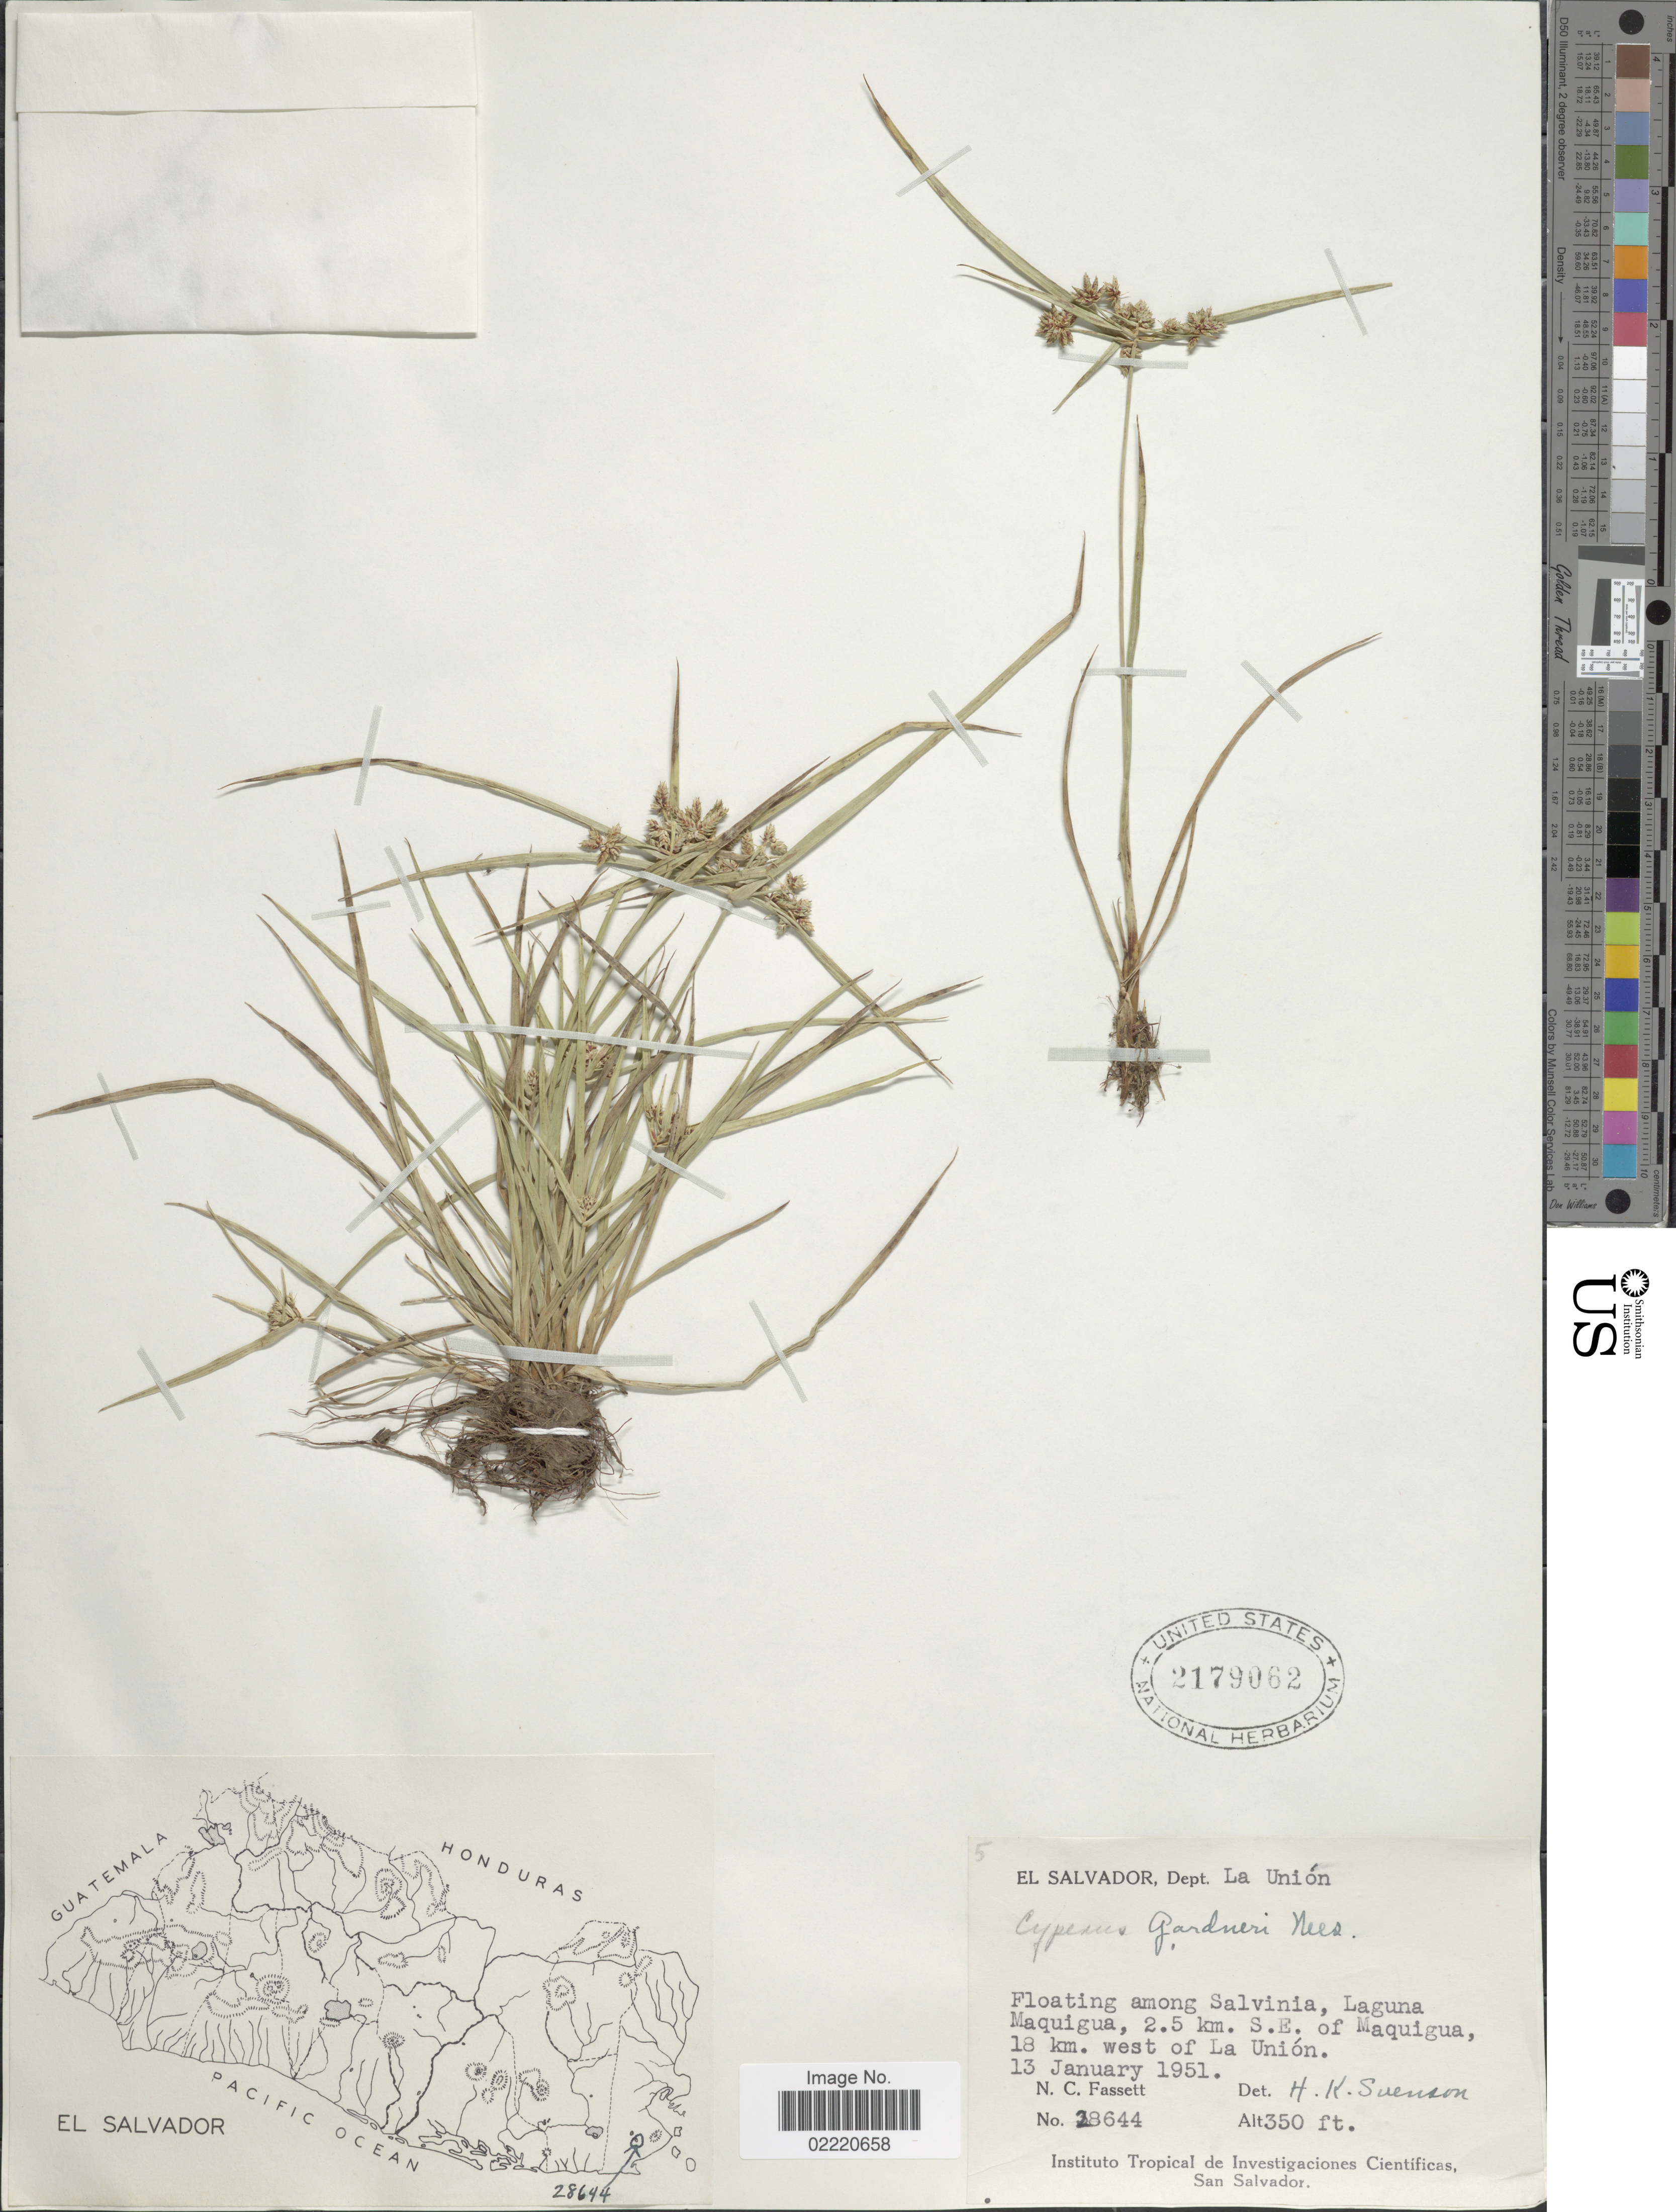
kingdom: Plantae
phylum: Tracheophyta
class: Liliopsida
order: Poales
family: Cyperaceae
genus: Cyperus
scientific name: Cyperus gardneri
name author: Nees in Mart.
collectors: N. C. Fassett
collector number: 28644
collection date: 1951-01-13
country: El Salvador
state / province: La Union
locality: Dept. La Union, Floating among Salvinia, Laguna Maquigua, 2.5 km S.E. of Maquigua, 18 km. west of La Union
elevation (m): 107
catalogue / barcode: US 2179062